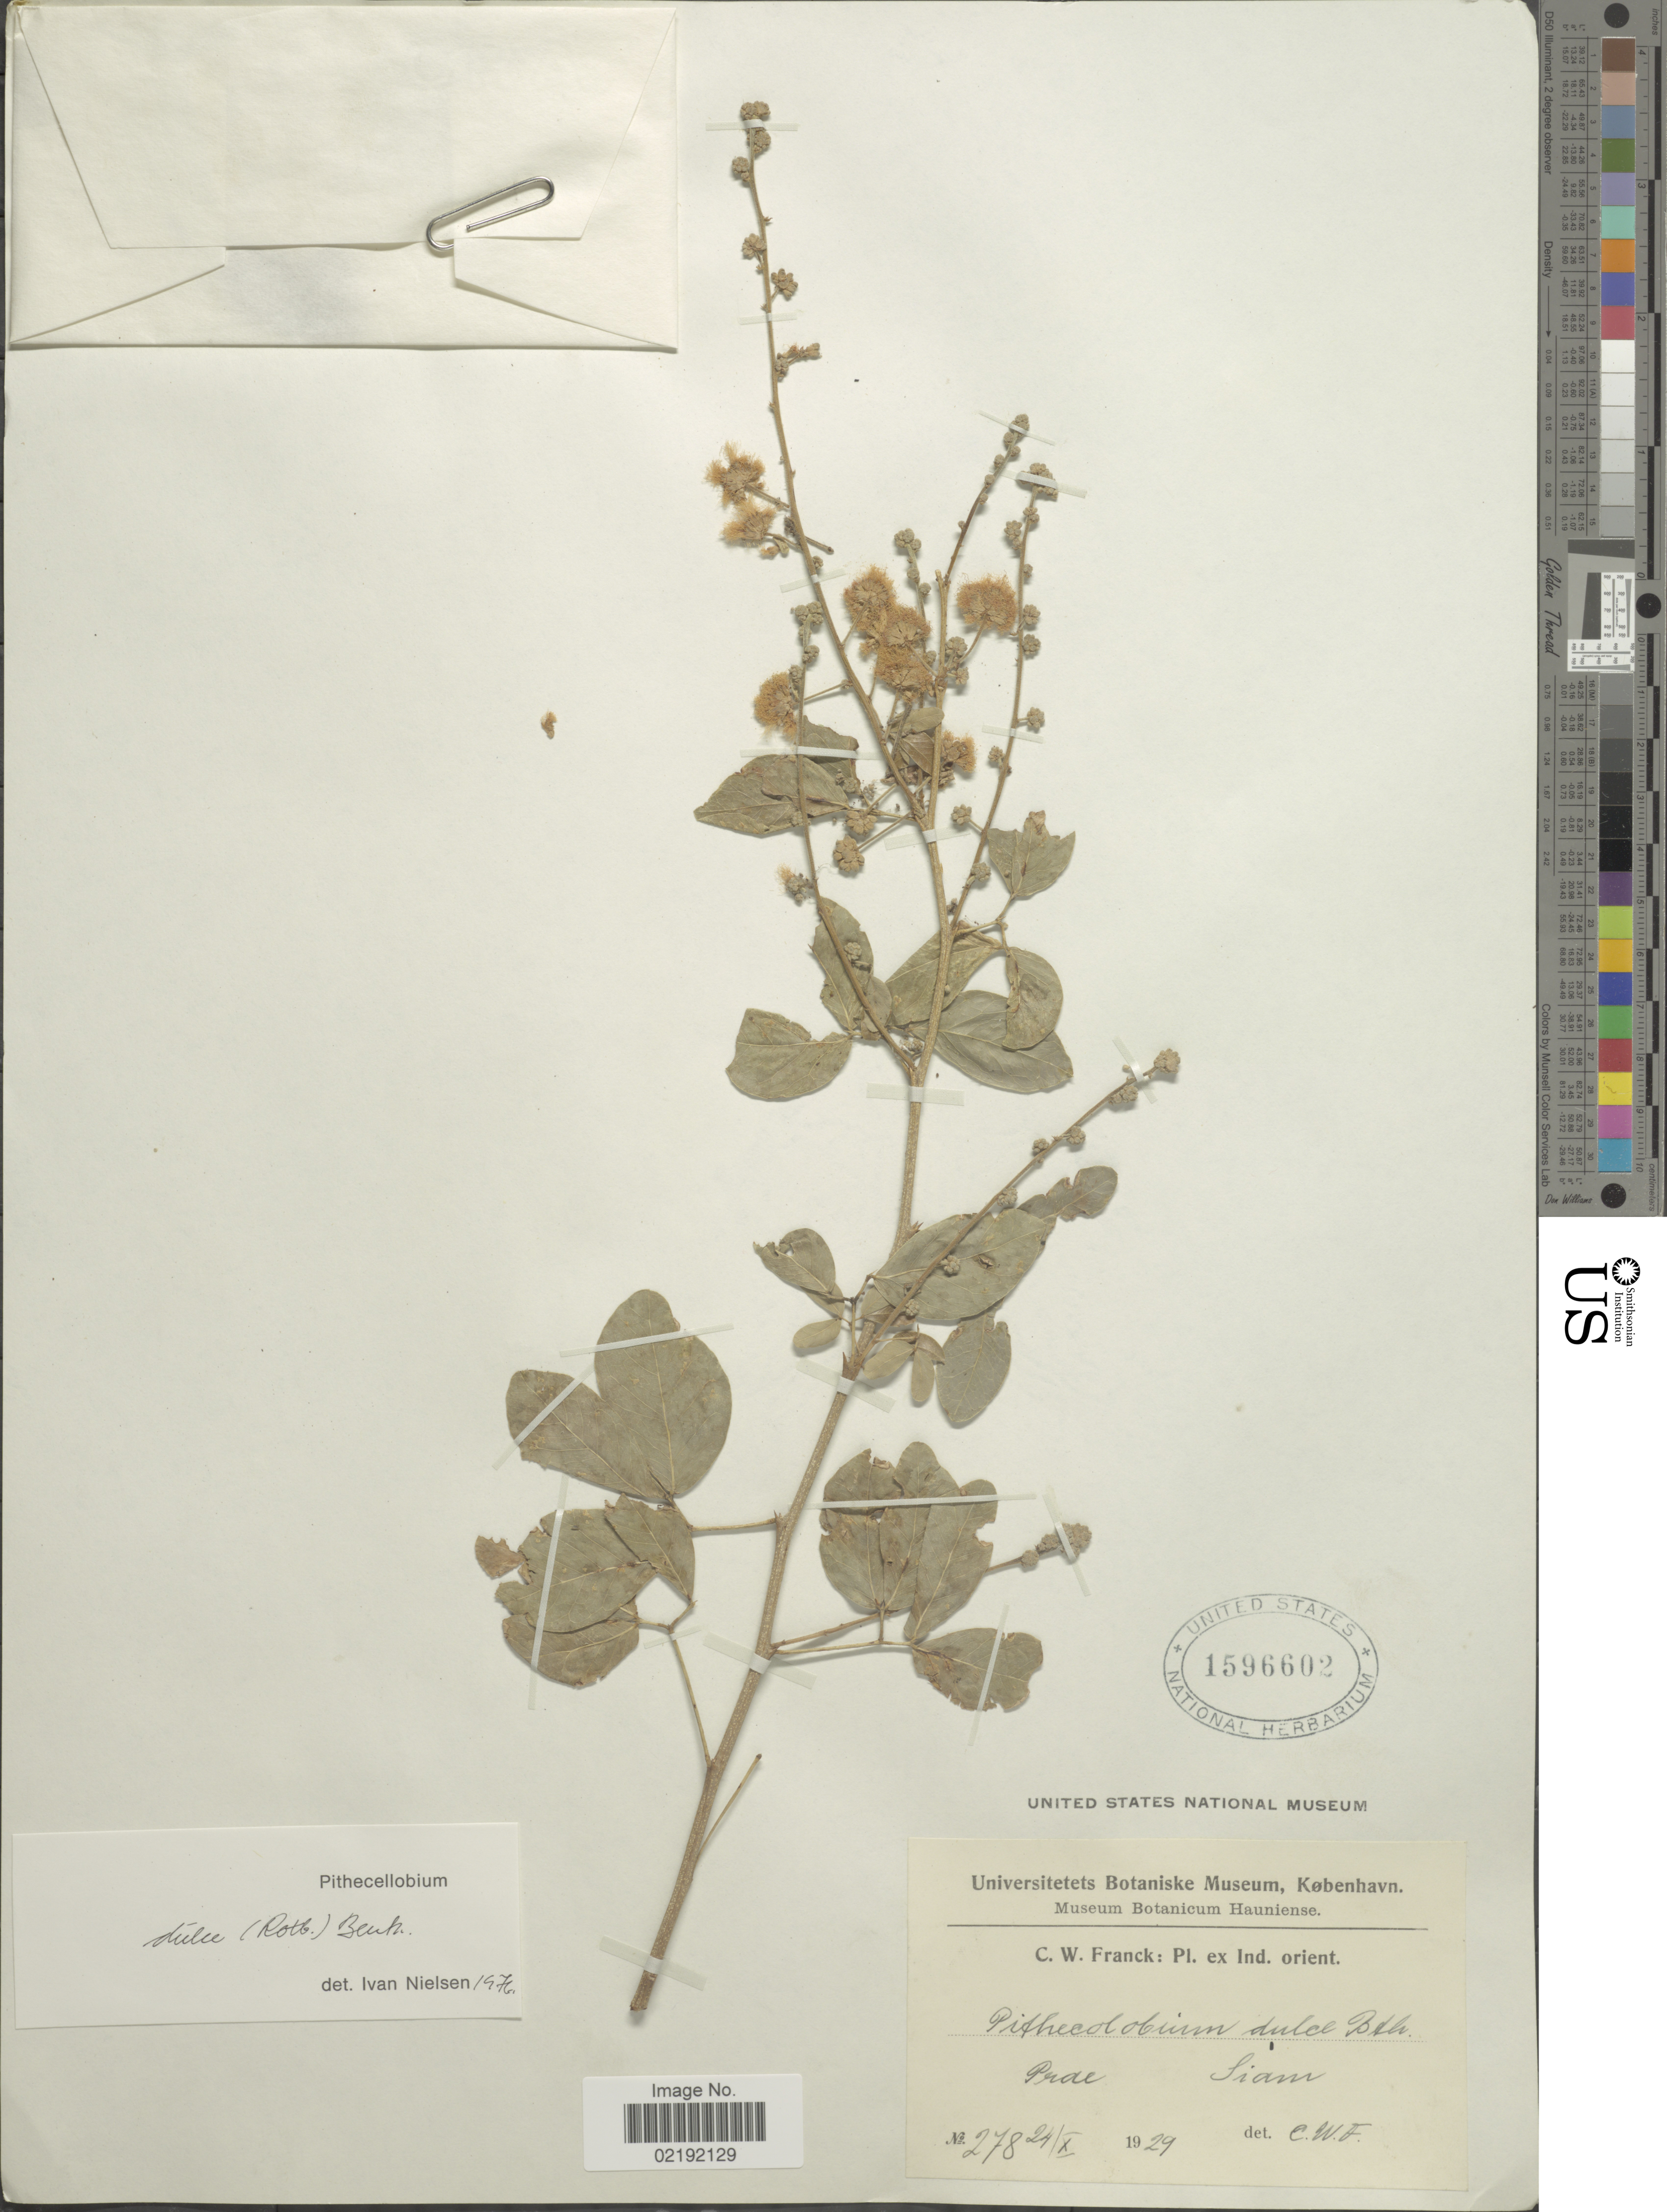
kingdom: Plantae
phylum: Tracheophyta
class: Magnoliopsida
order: Fabales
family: Fabaceae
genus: Pithecellobium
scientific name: Pithecellobium dulce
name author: (Roxb.) Benth.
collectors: C. Franck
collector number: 278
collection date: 1929-10-24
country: Thailand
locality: Prae. Siam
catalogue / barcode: US 1596602